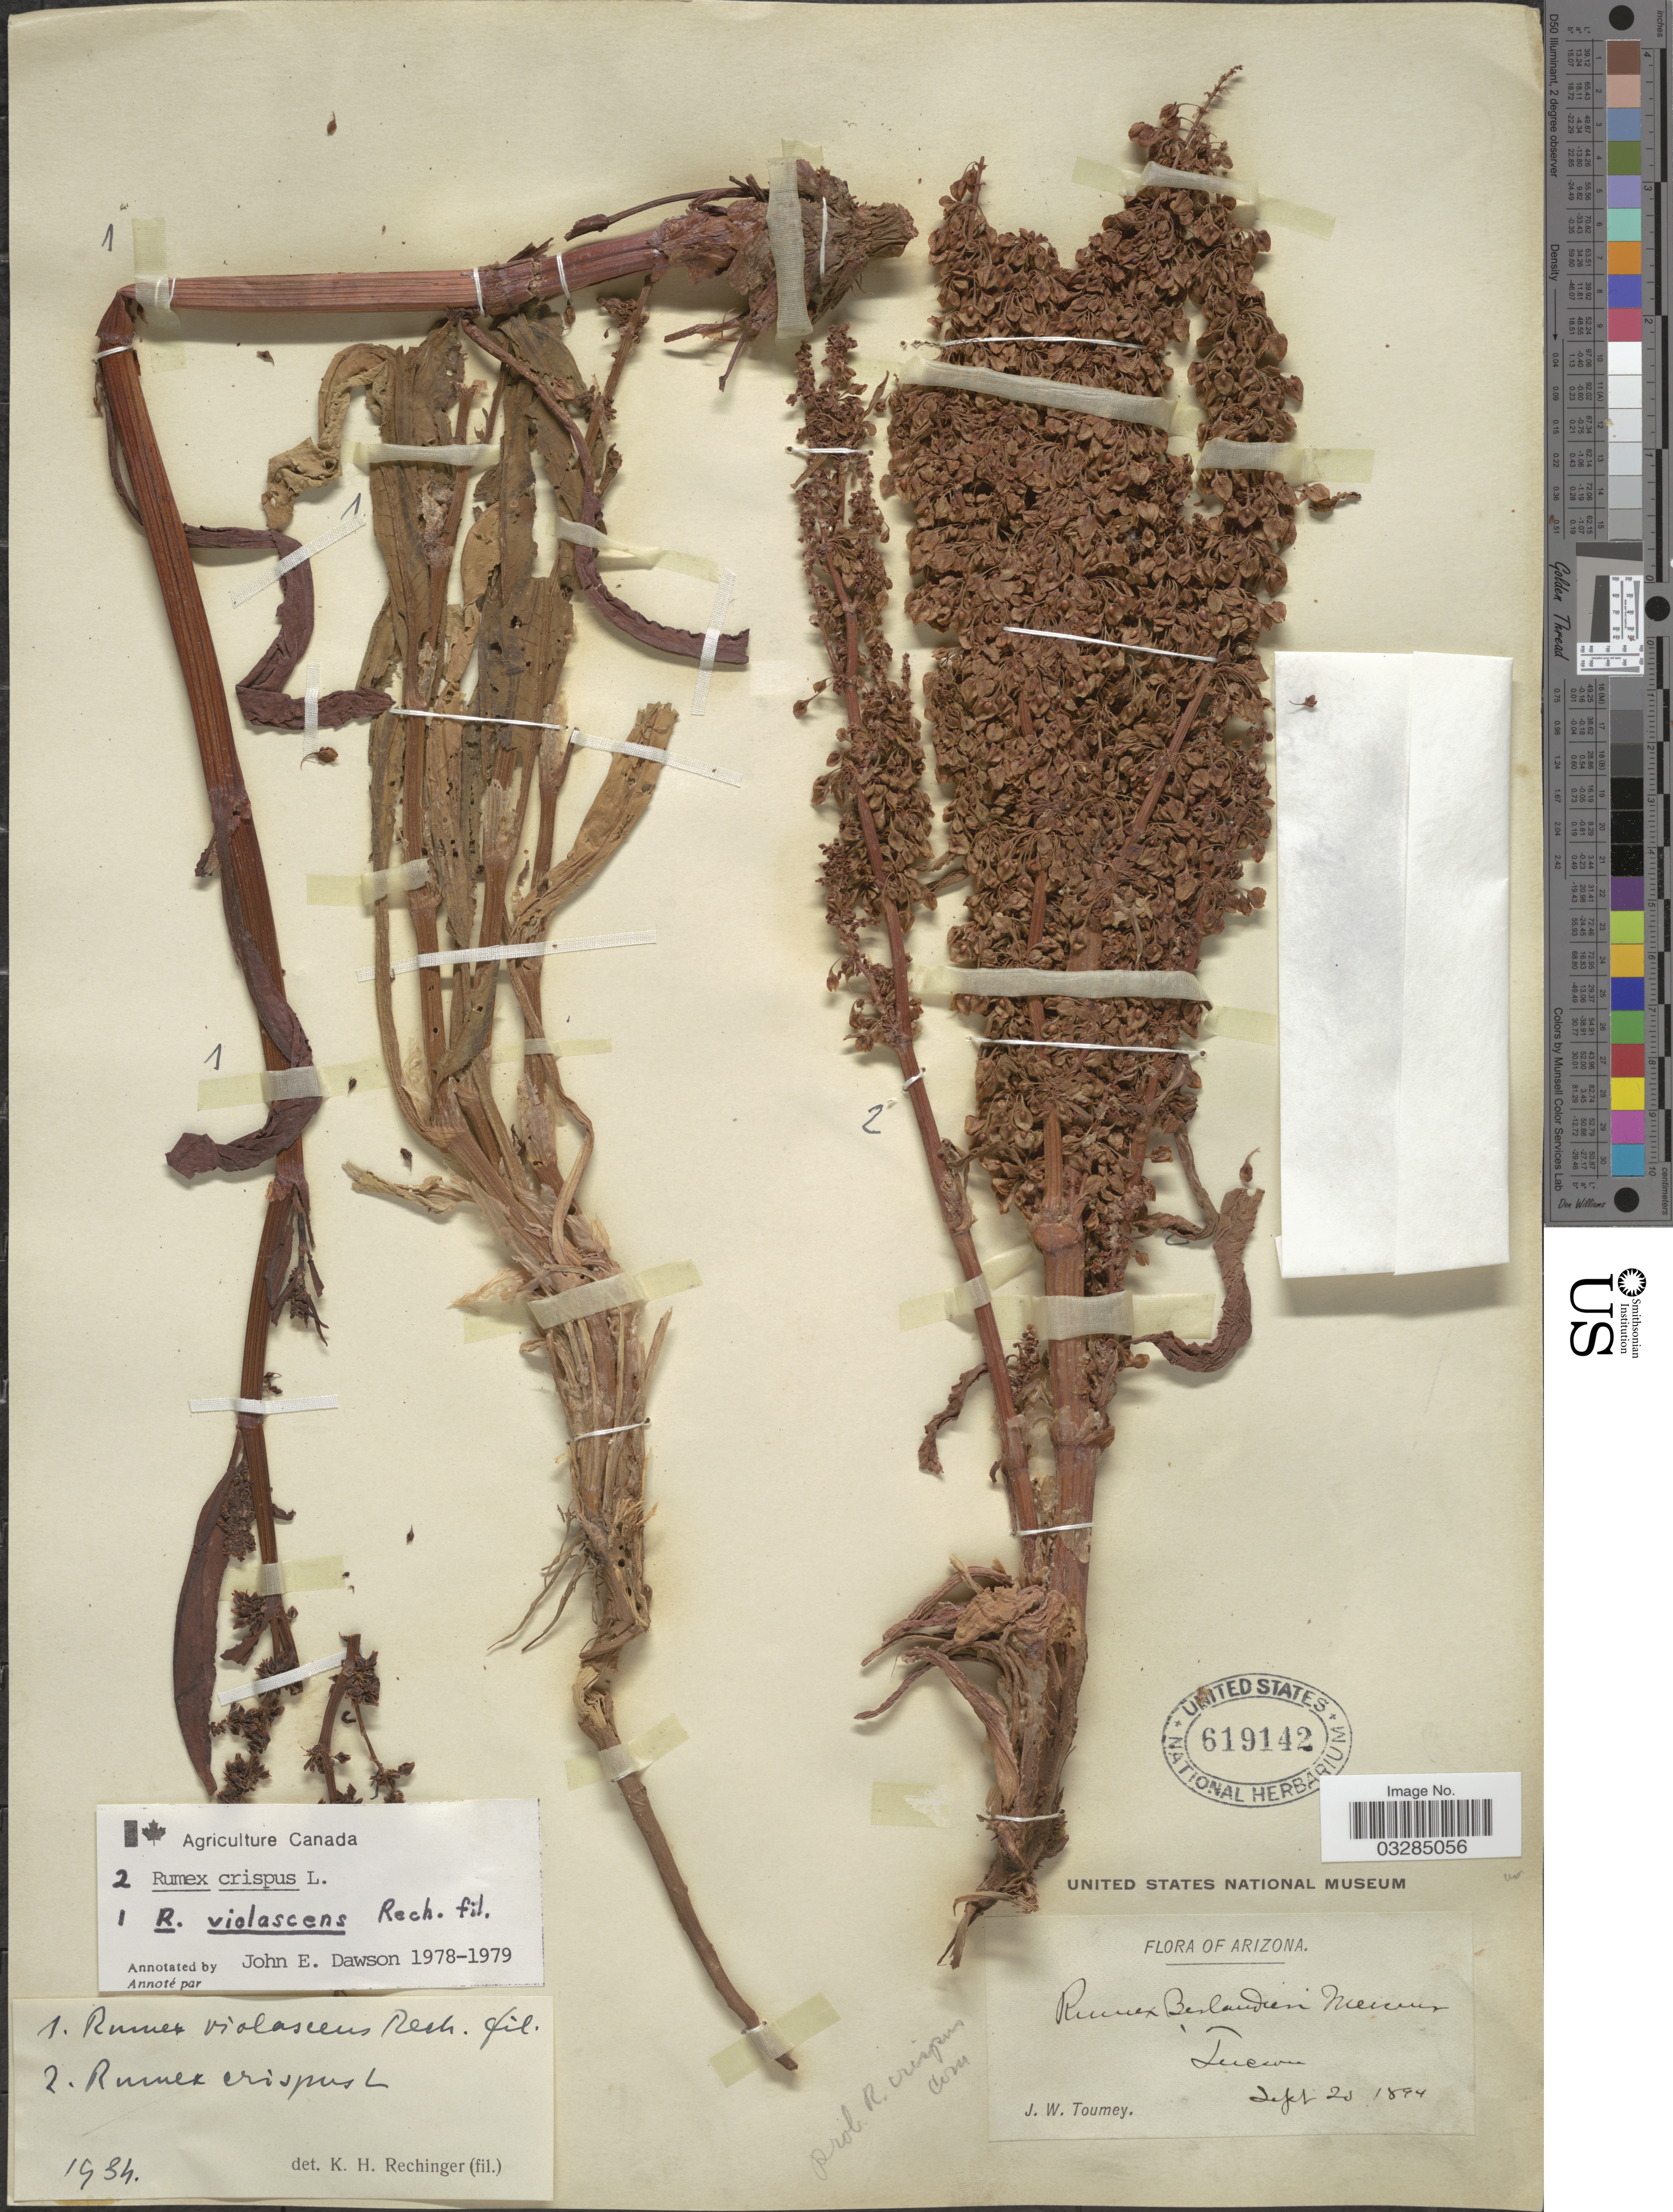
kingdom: Plantae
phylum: Tracheophyta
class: Magnoliopsida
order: Caryophyllales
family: Polygonaceae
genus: Rumex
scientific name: Rumex violascens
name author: Rech. f.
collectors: J. W. Toumey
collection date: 1894-09-20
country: United States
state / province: Arizona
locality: Tucson.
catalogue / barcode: US 619142